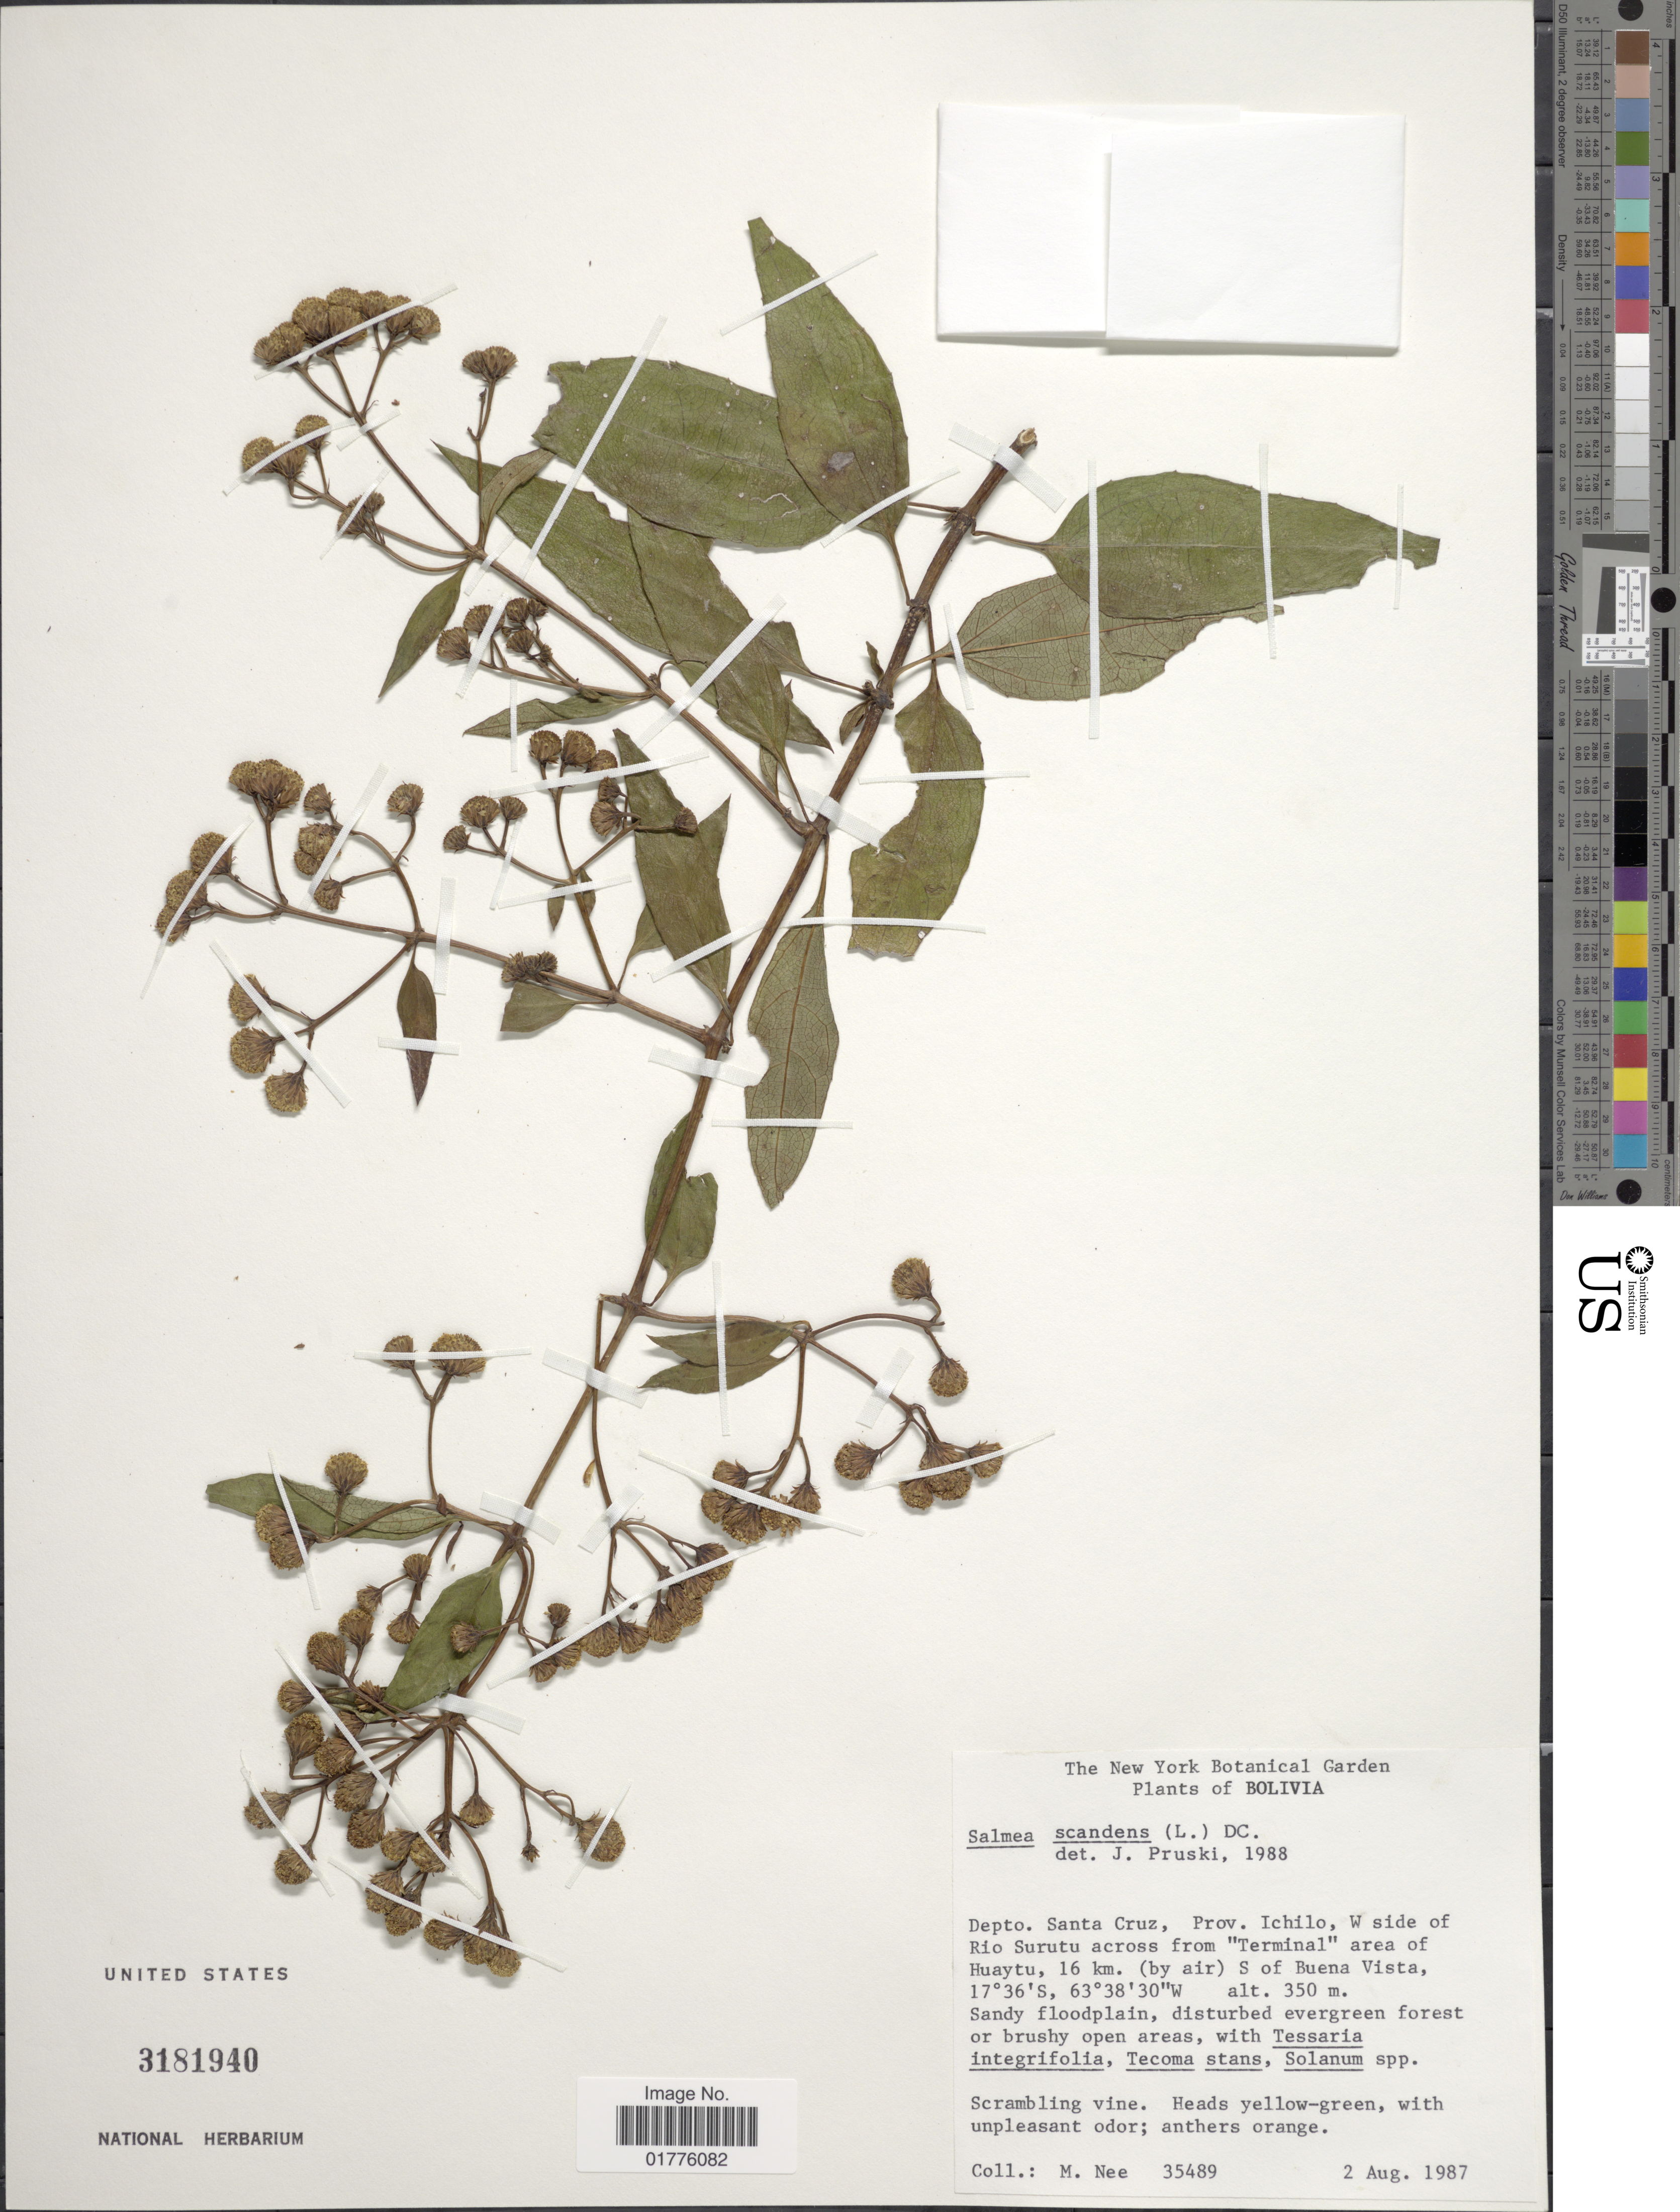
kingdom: Plantae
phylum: Tracheophyta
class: Magnoliopsida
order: Asterales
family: Asteraceae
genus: Salmea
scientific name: Salmea scandens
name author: (L.) DC.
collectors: M. Nee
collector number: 35489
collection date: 1987-08-02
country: Bolivia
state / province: Santa Cruz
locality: Depto. Santa Cruz, Prov. Ichilo, W side of Rio Surutu across from "Terminal"area of Huaytu, 16 km. (by air) S of Buena Vista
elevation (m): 350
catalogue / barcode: US 3181940